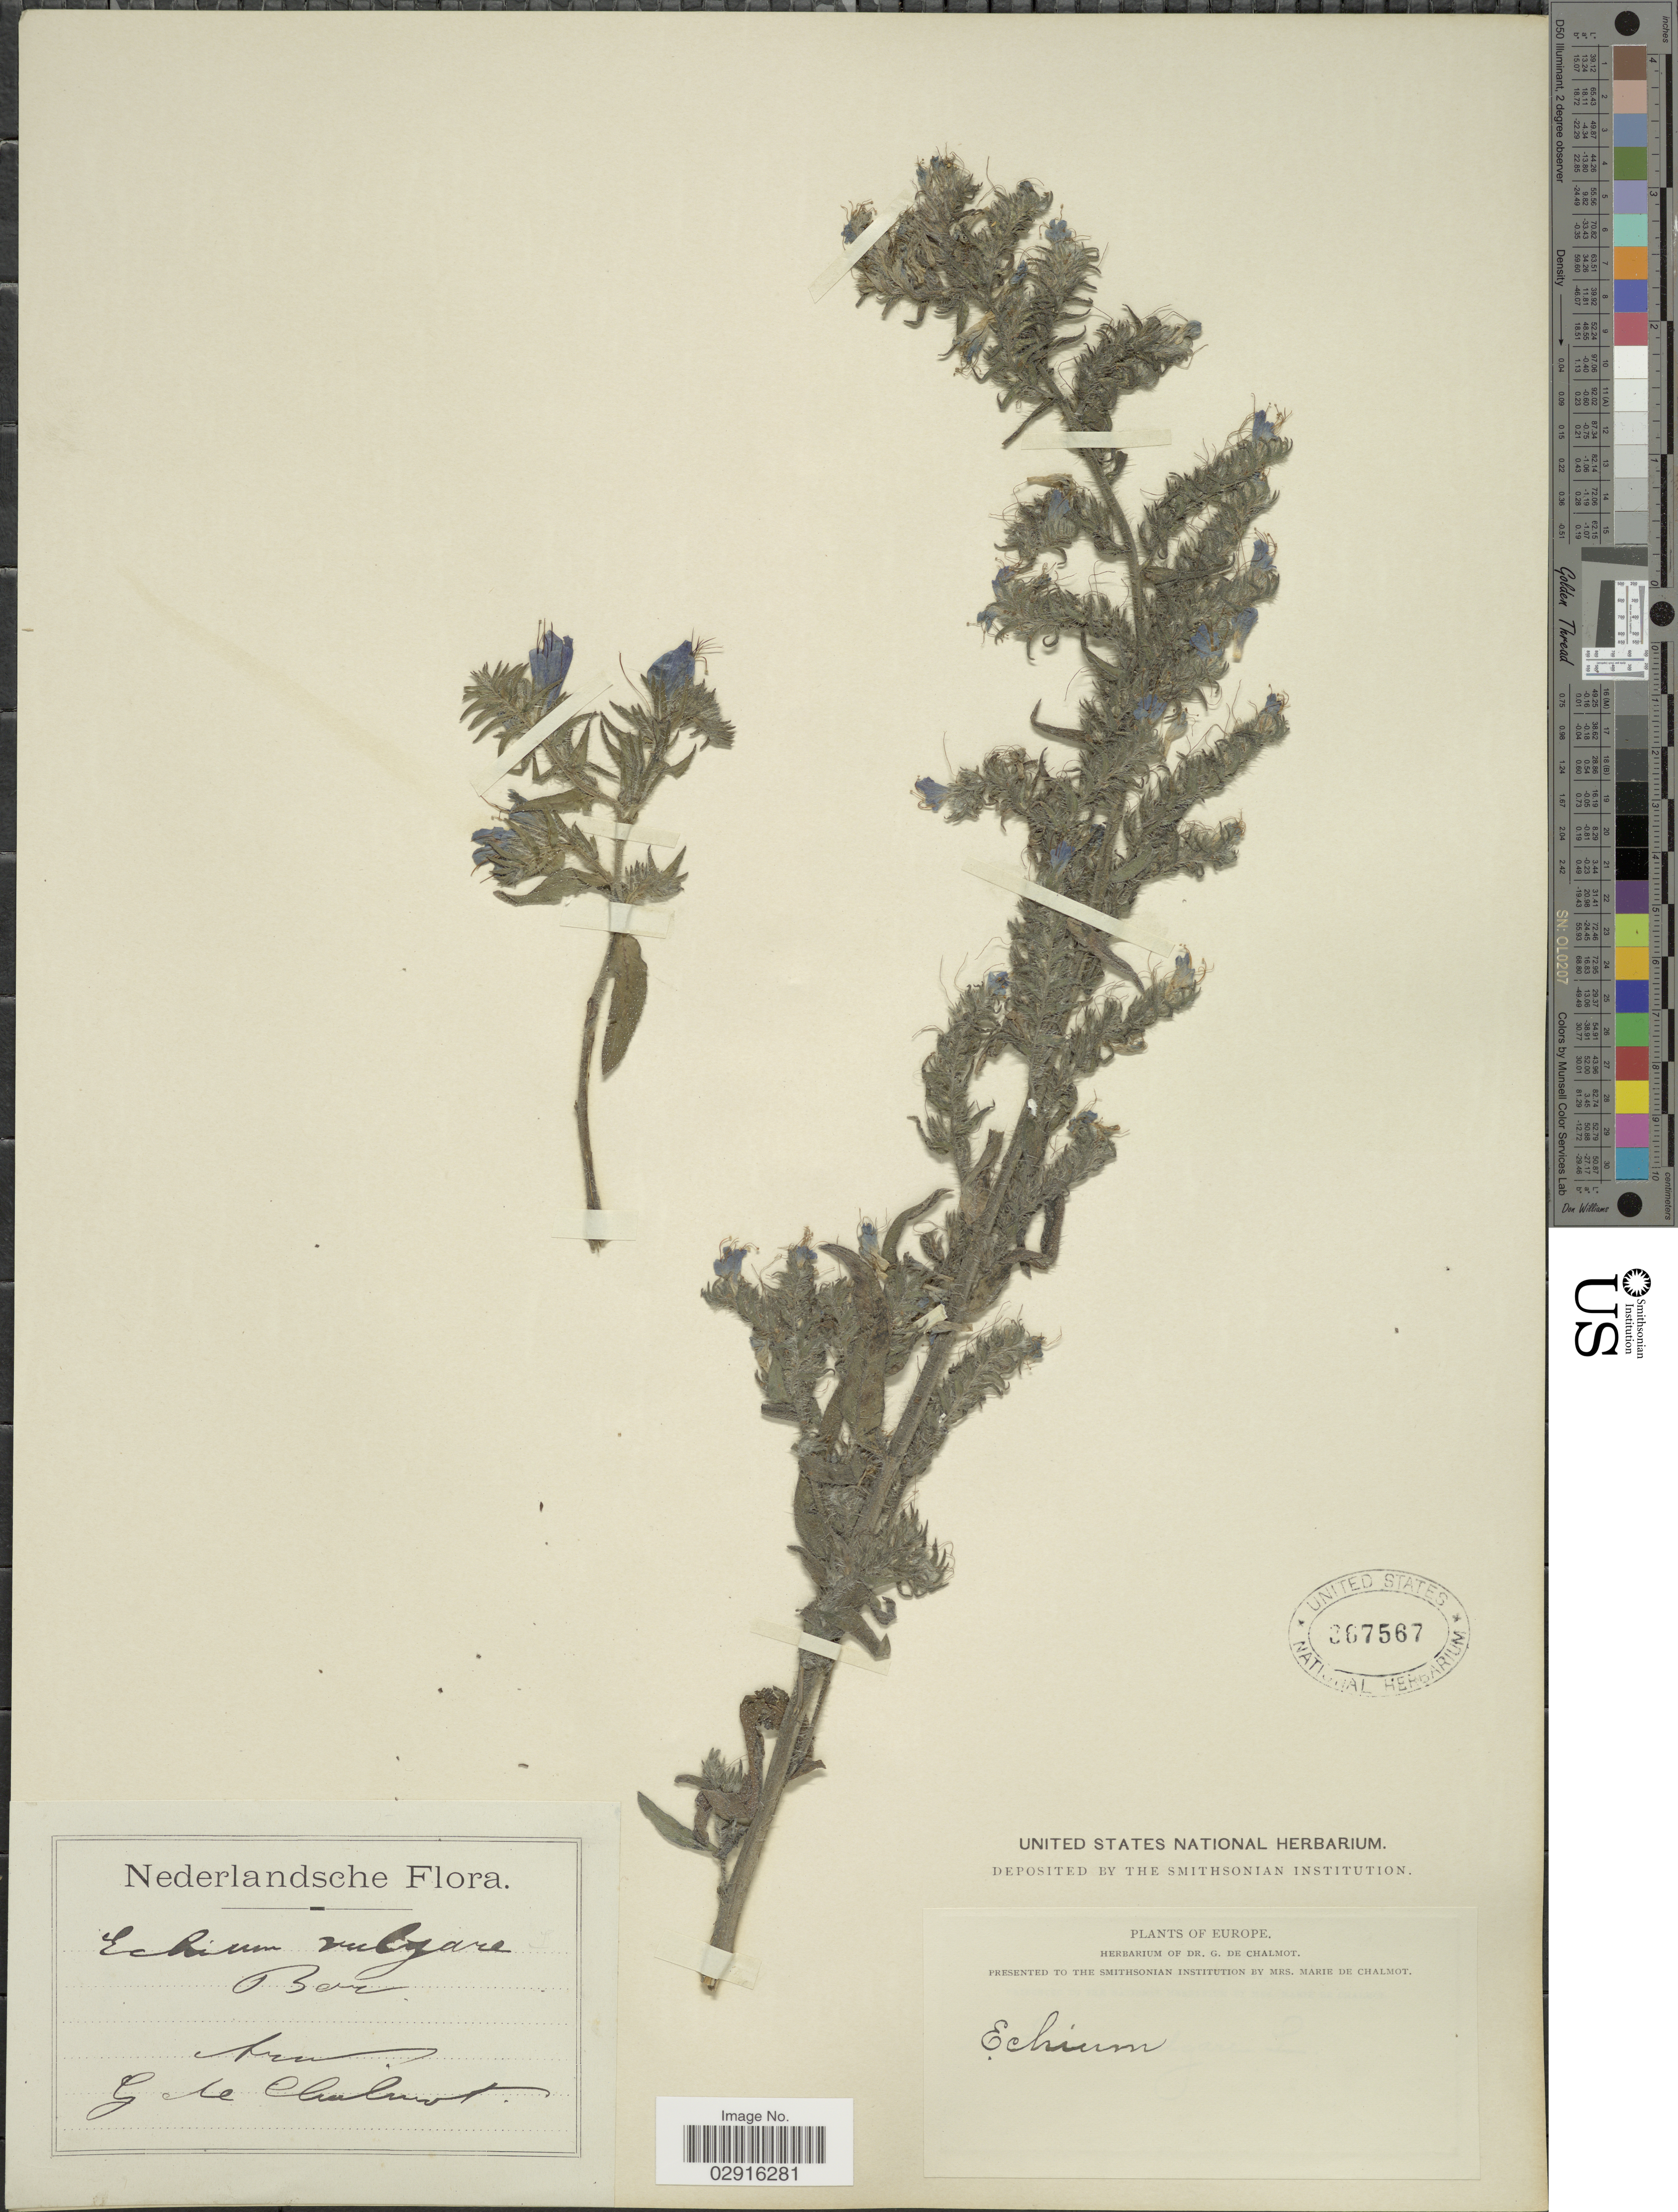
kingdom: Plantae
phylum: Tracheophyta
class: Magnoliopsida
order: Boraginales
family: Boraginaceae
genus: Echium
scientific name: Echium vulgare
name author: L.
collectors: G. de Chalmot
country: Netherlands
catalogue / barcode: US 367567